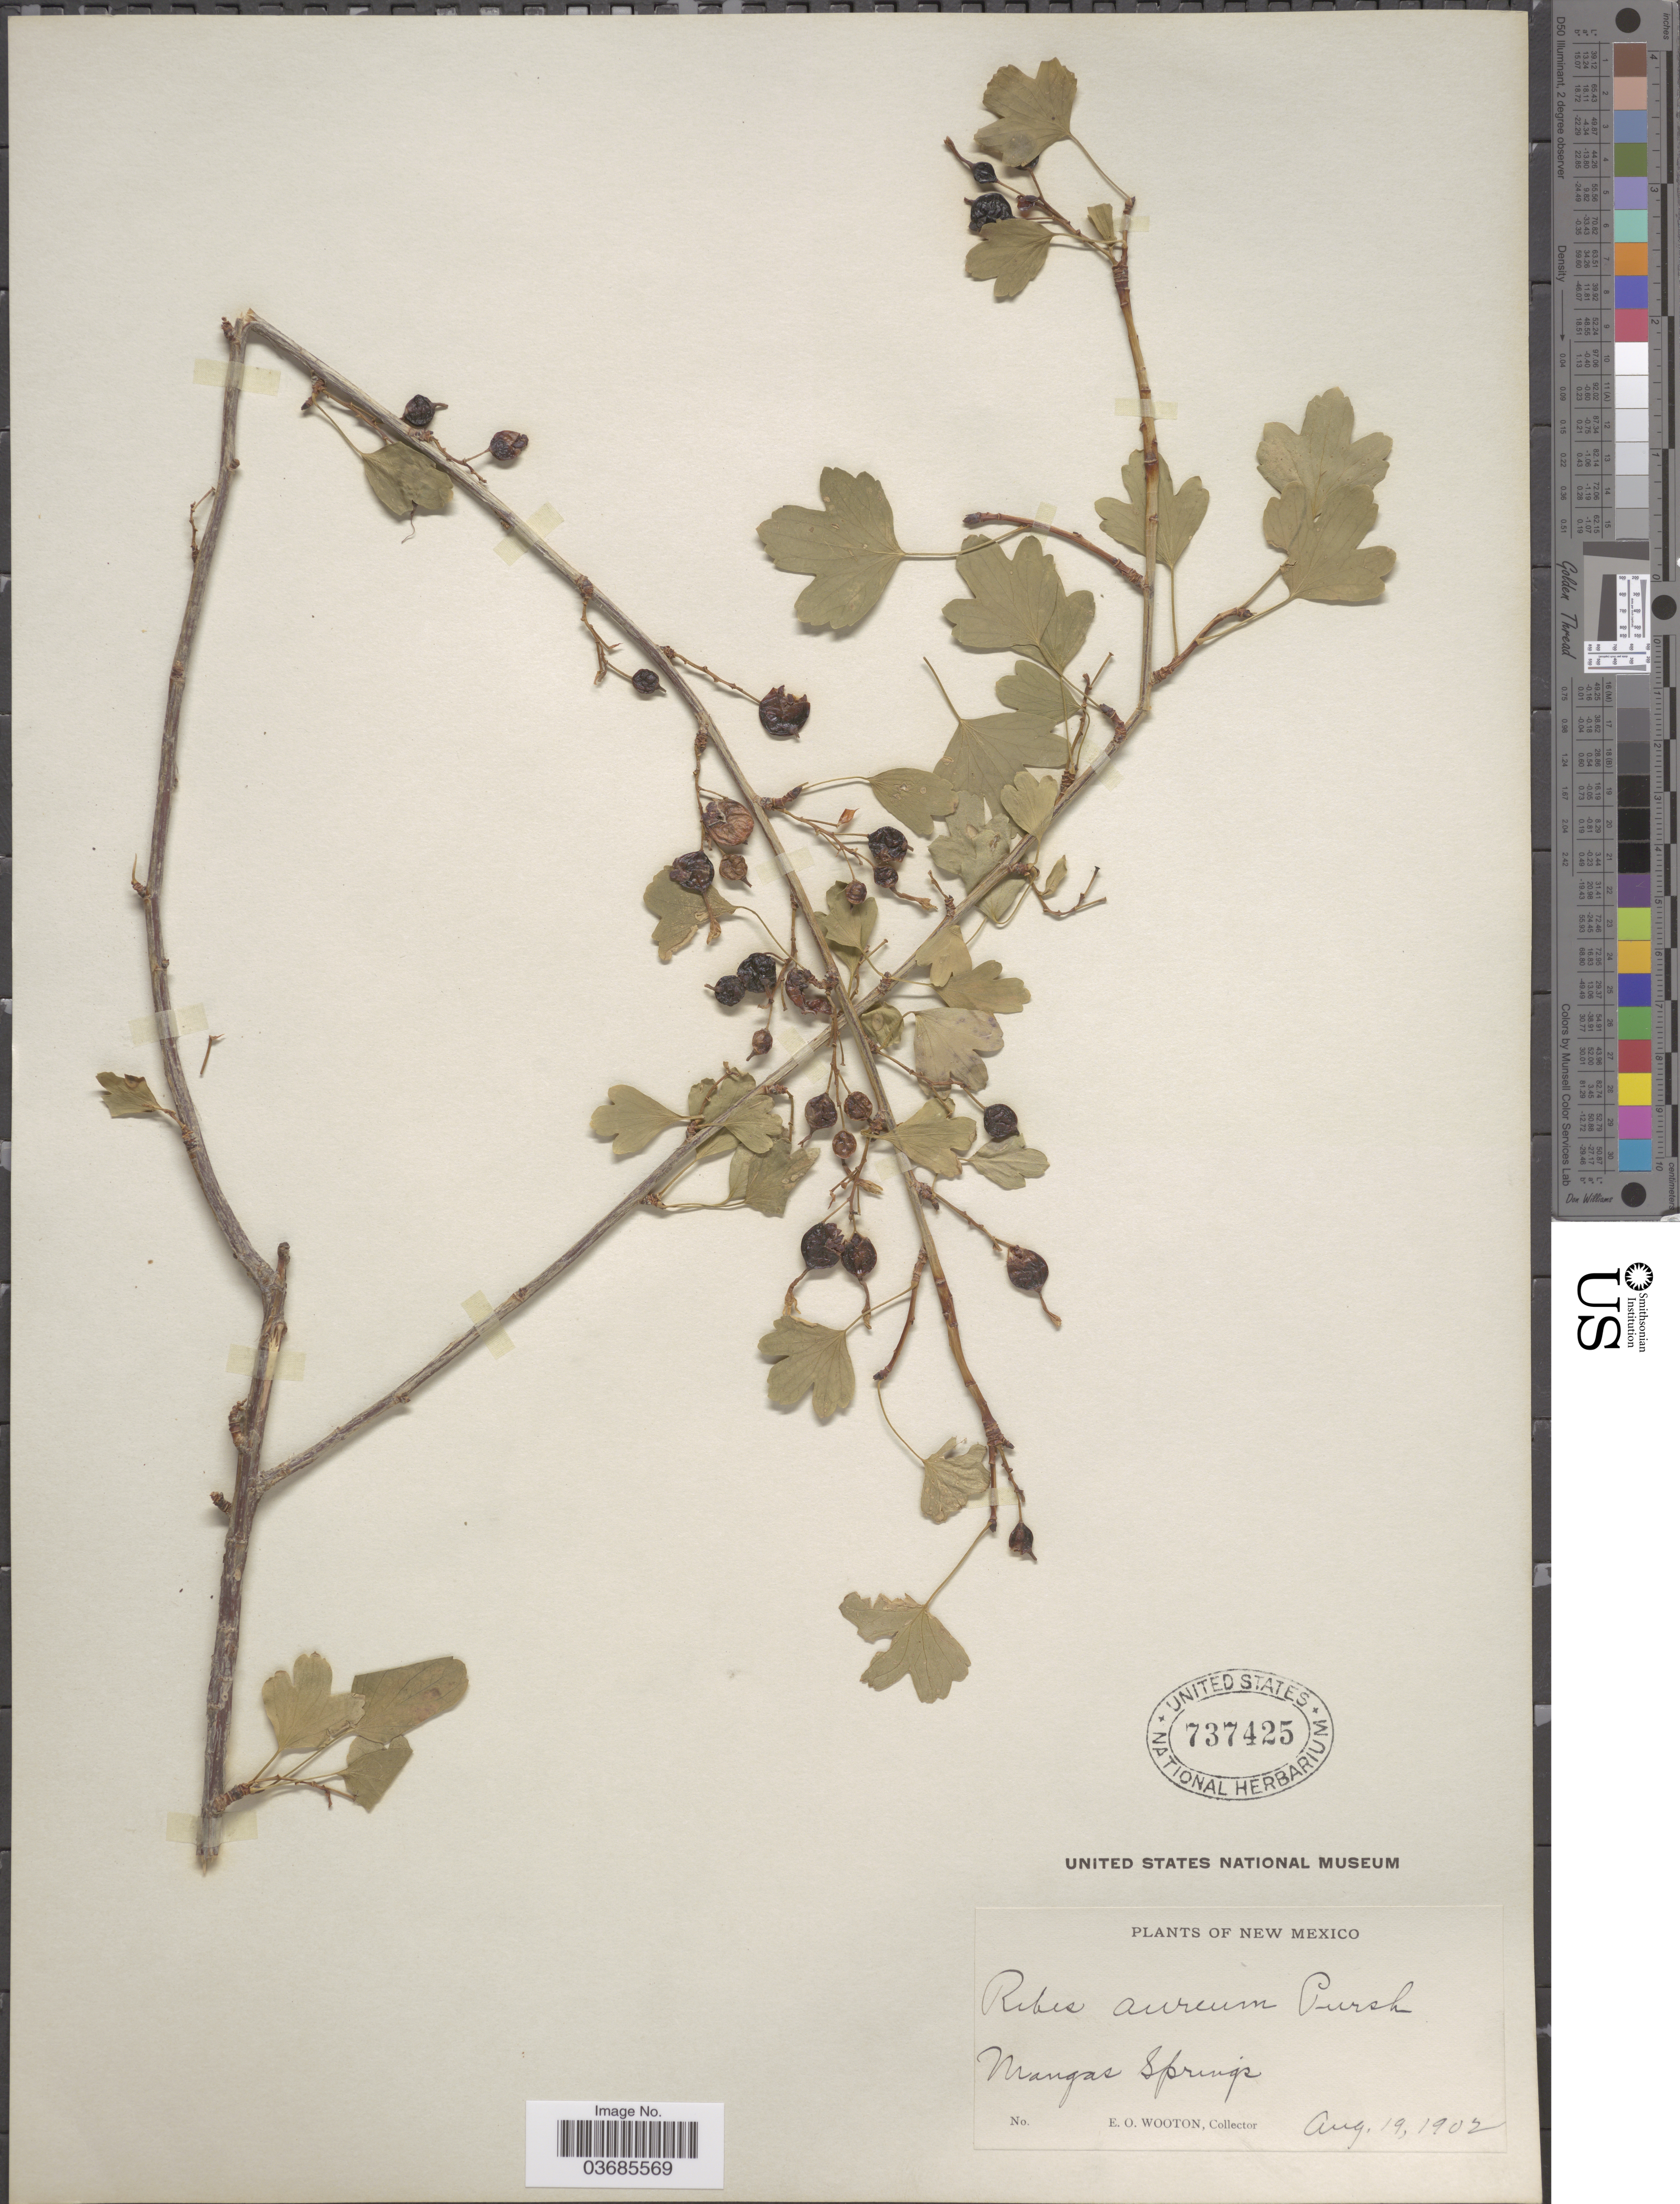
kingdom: Plantae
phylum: Tracheophyta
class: Magnoliopsida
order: Saxifragales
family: Grossulariaceae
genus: Ribes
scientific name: Ribes aureum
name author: Pursh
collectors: E. O. Wooton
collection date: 1902-08-19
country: United States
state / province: New Mexico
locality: Mangas Springs.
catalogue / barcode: US 737425